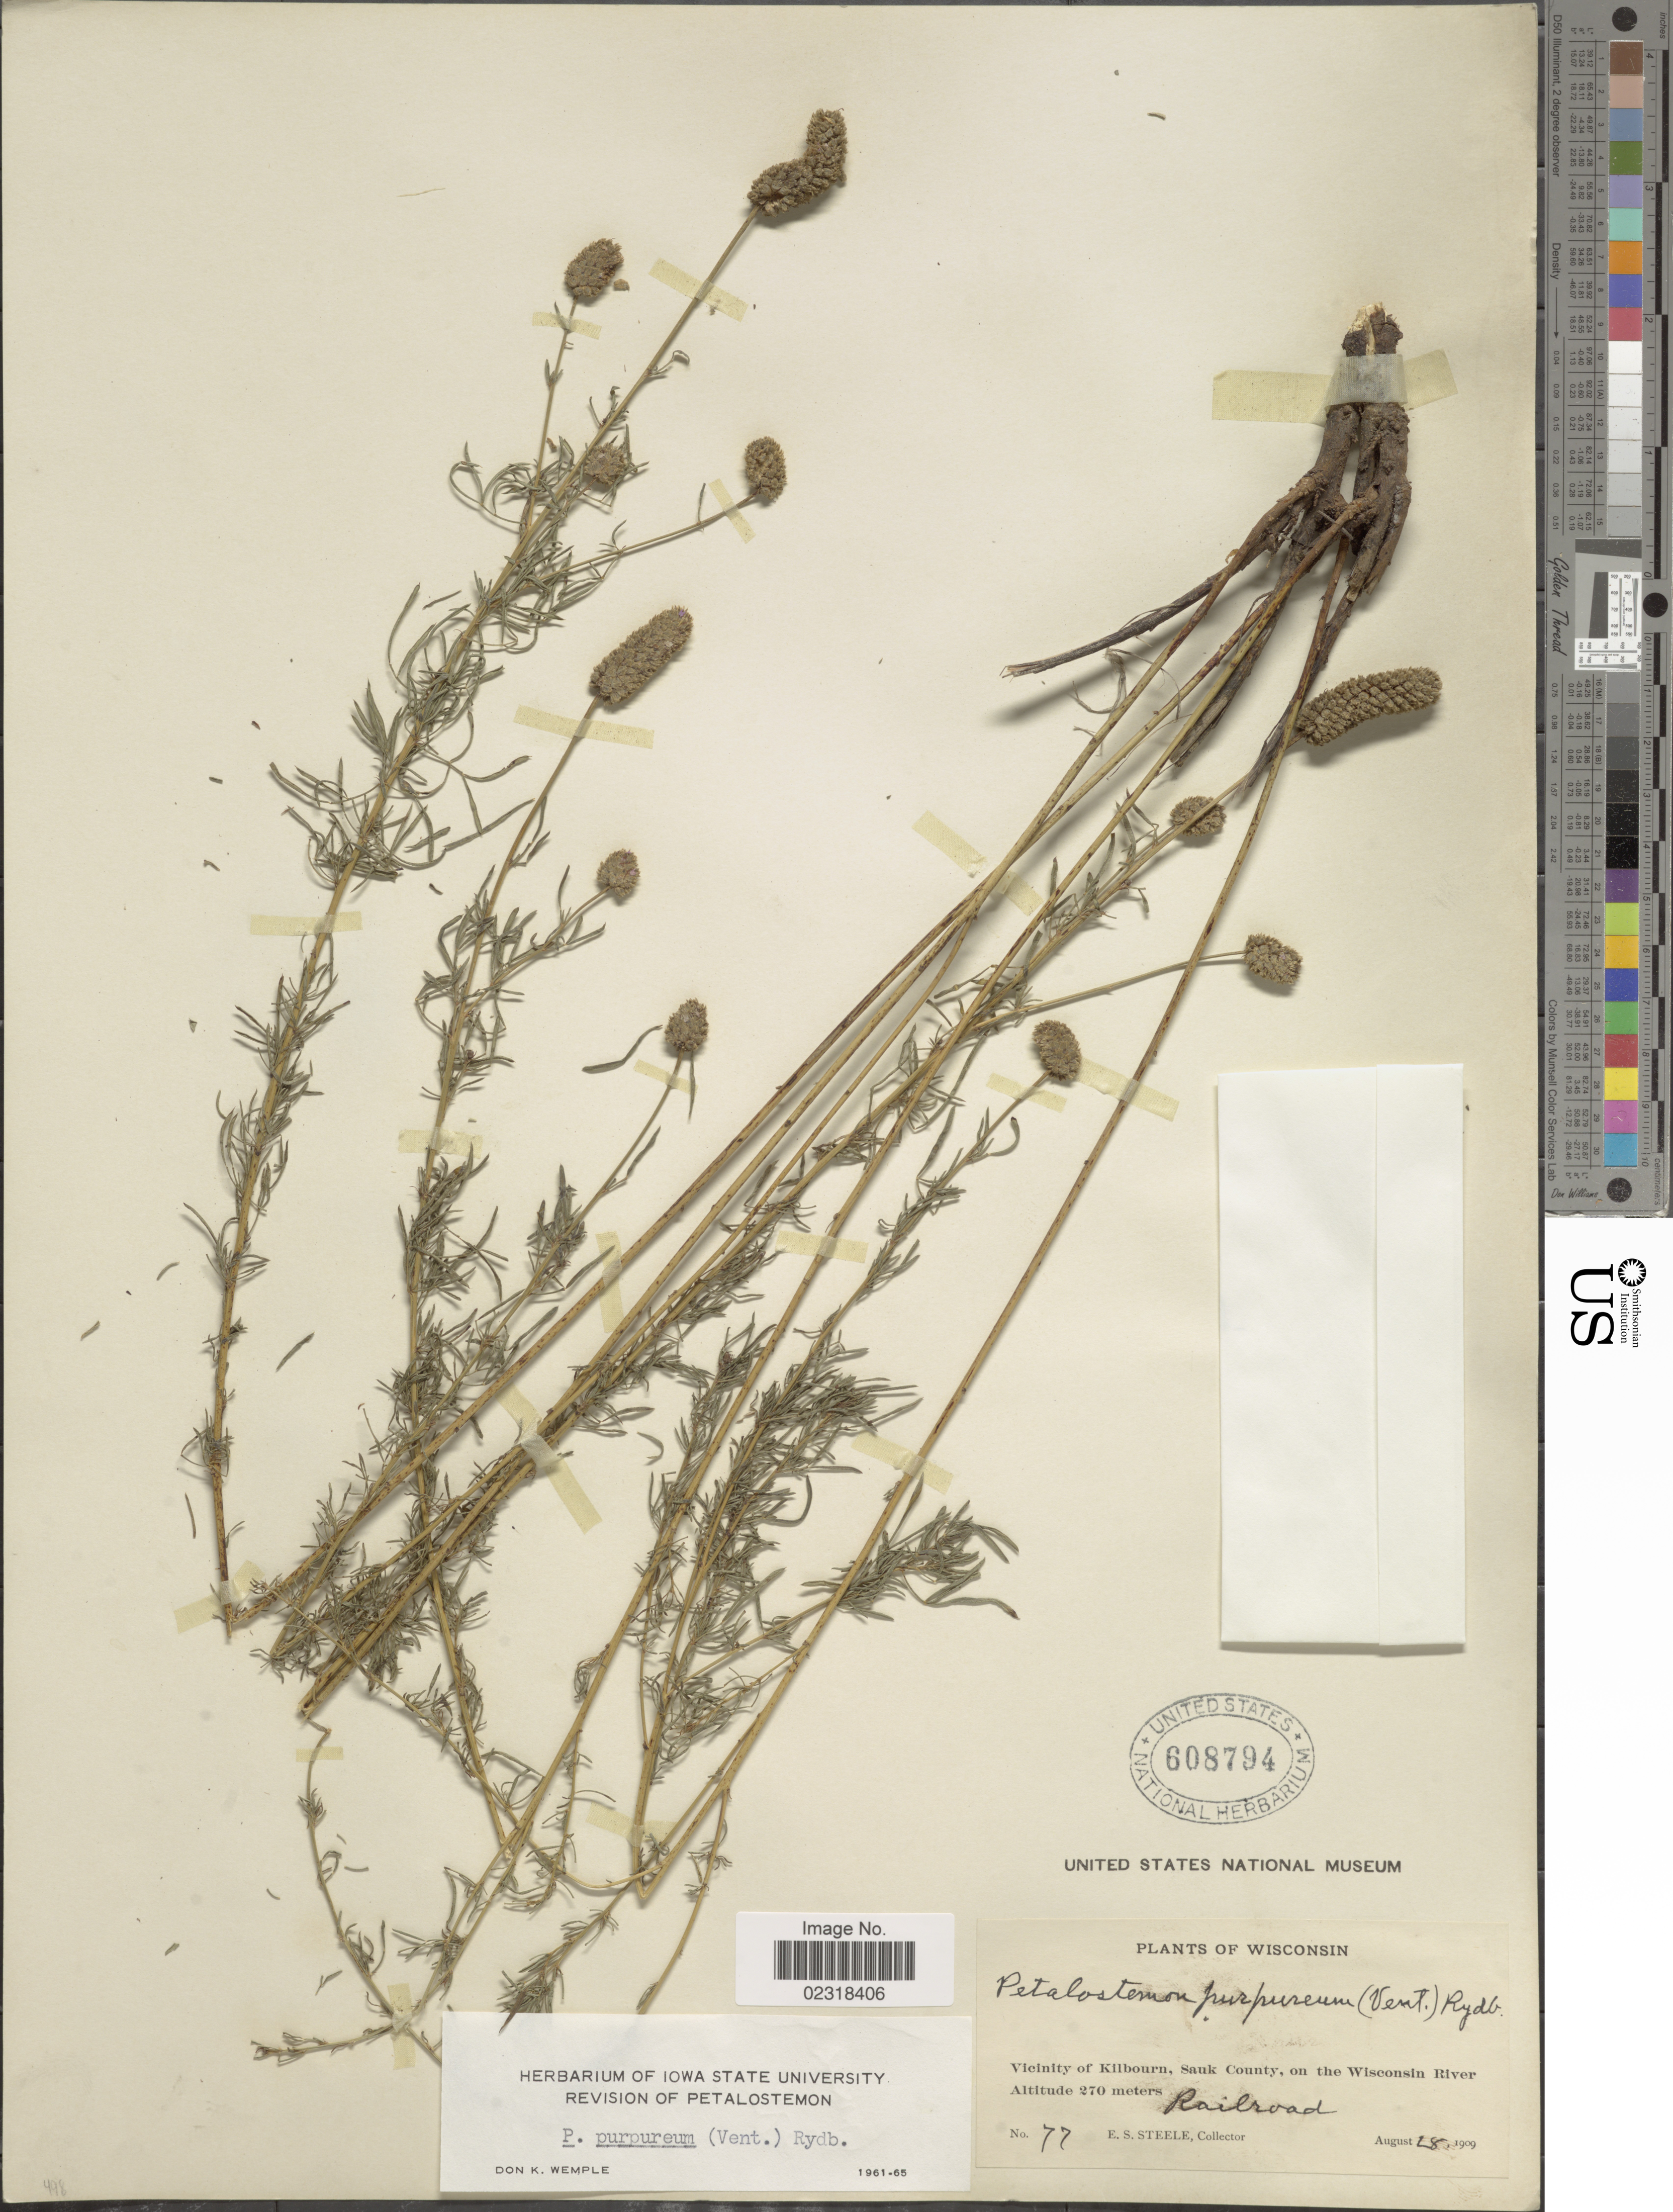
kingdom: Plantae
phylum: Tracheophyta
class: Magnoliopsida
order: Fabales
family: Fabaceae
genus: Dalea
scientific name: Dalea purpurea var. purpurea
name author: Vent.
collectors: E. Steele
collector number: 77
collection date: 1909-08-28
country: United States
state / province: Wisconsin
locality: Vicinity of Killbourn, Sauk County, on the Wisconsin River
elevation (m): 270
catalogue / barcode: US 608794